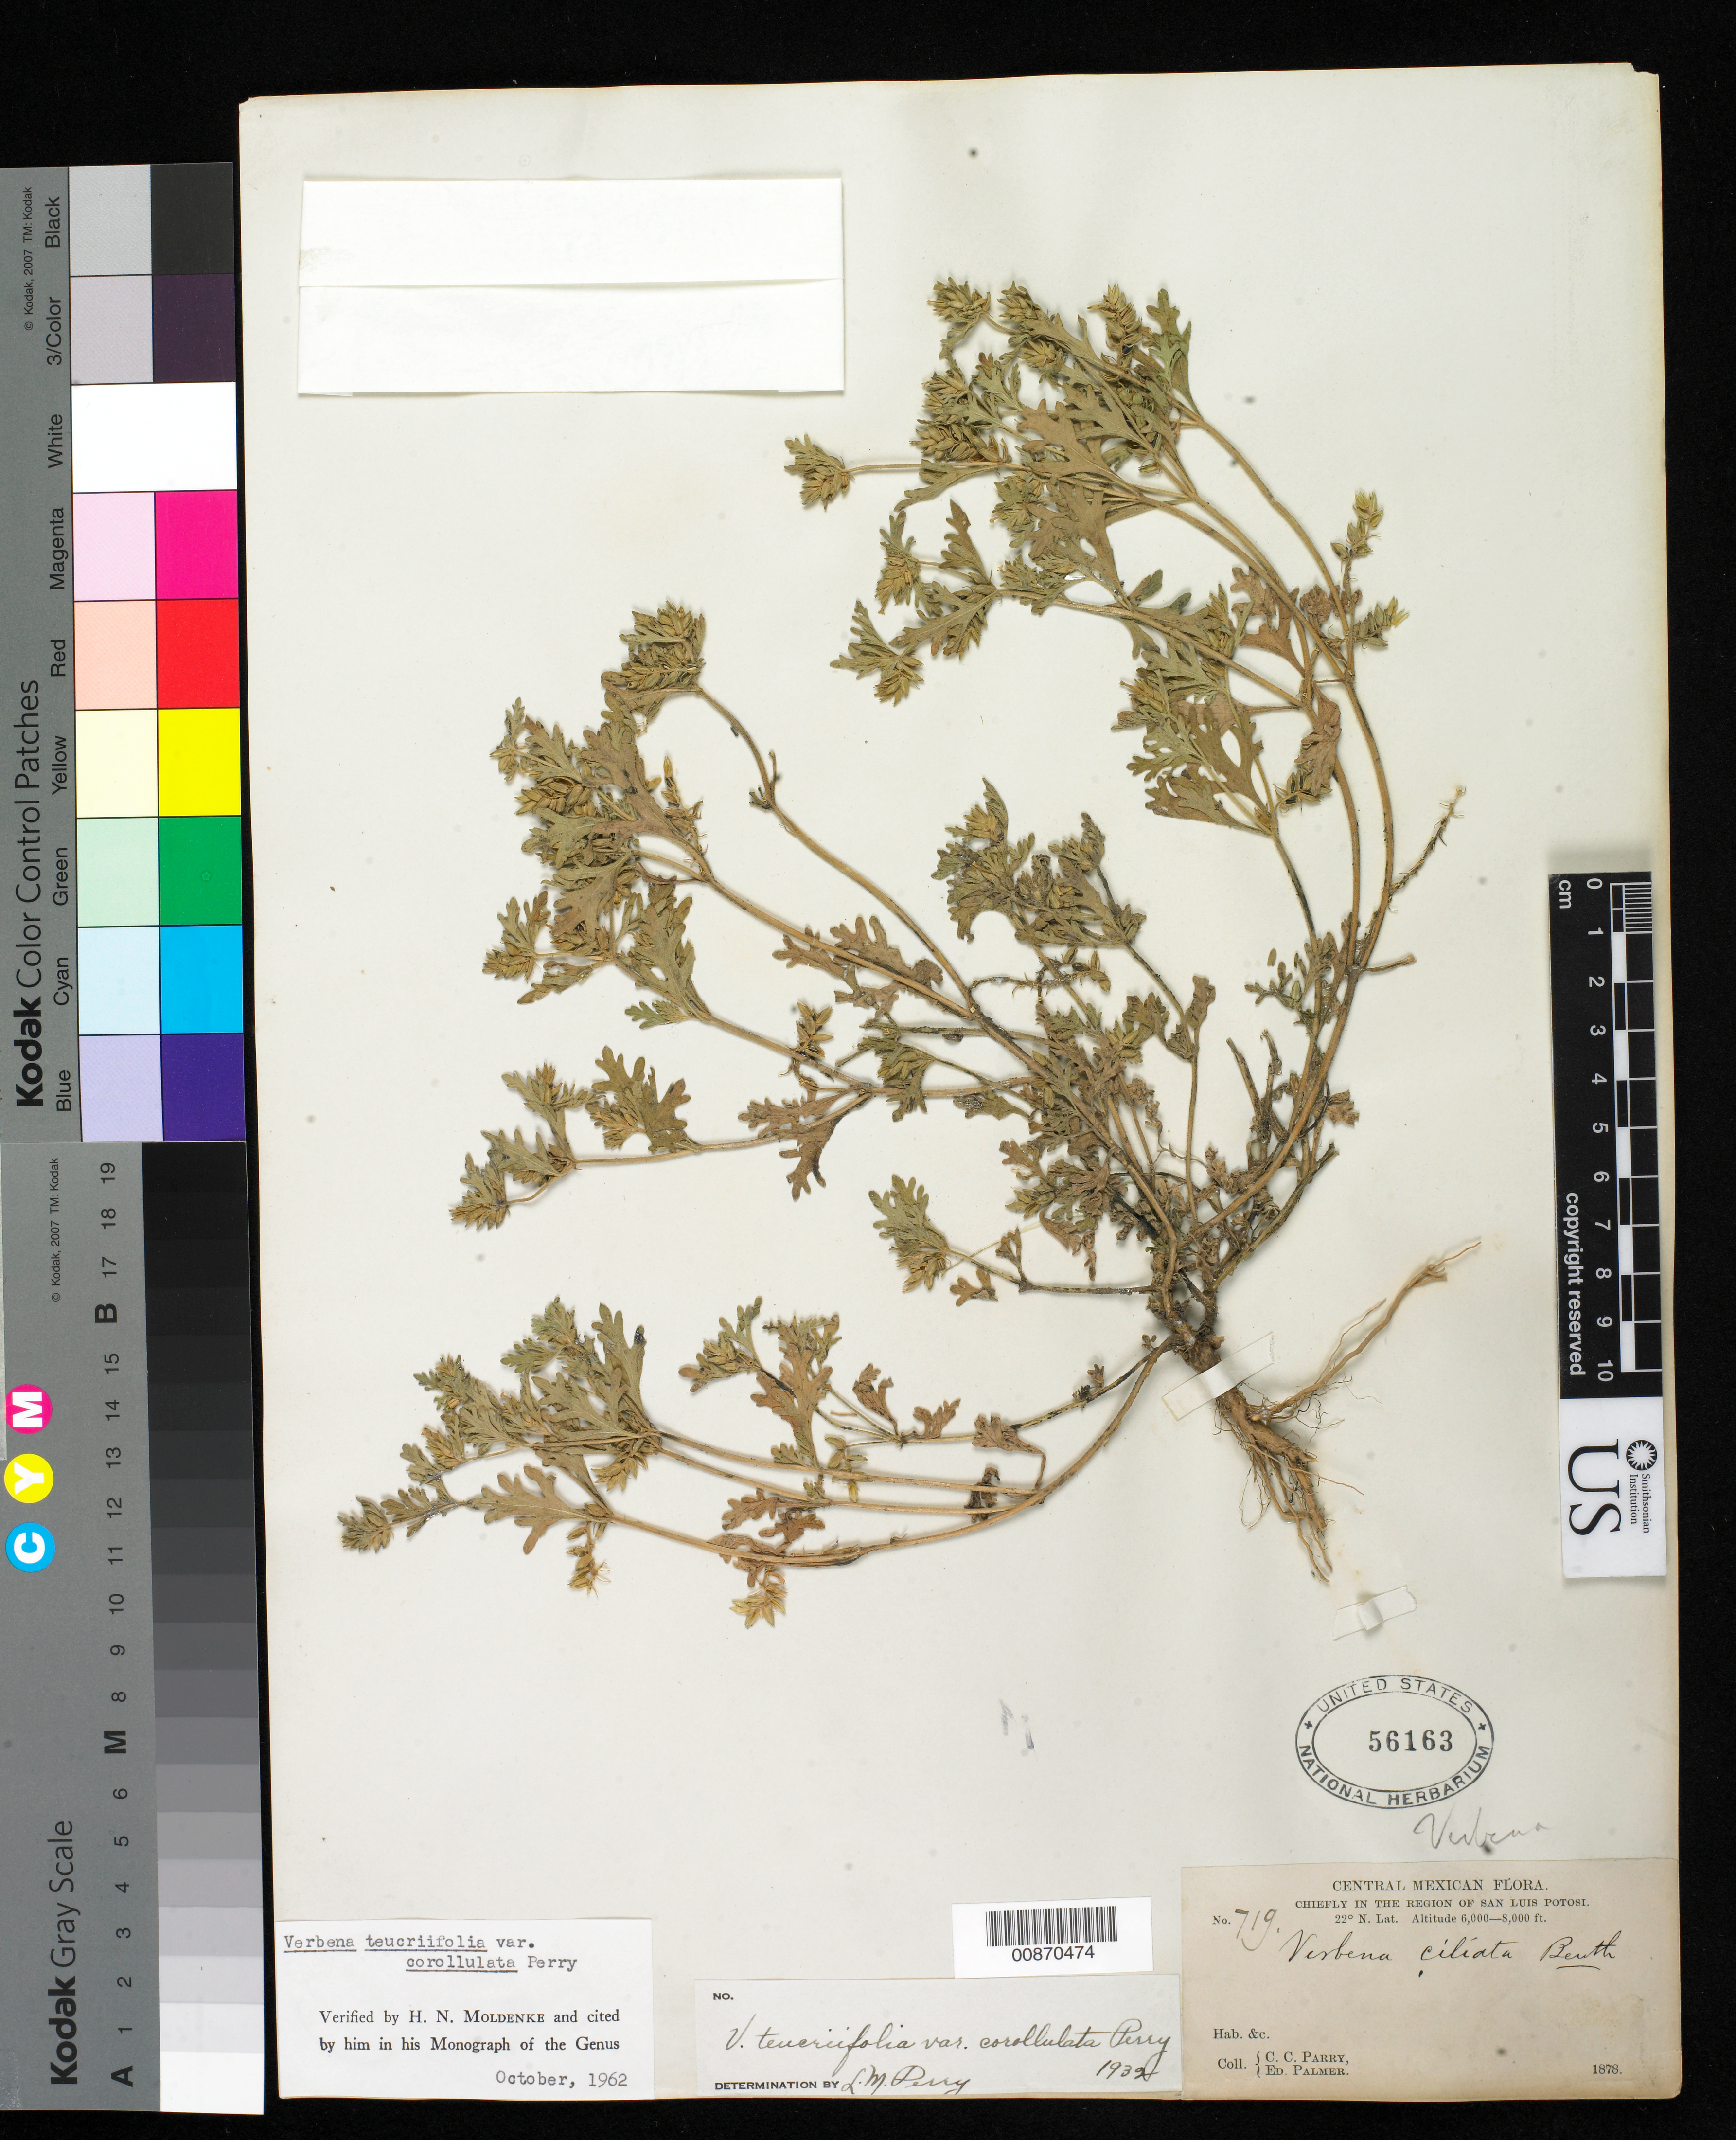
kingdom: Plantae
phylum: Tracheophyta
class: Magnoliopsida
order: Lamiales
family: Verbenaceae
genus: Verbena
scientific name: Verbena teucriifolia var. corollulata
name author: L.M. Perry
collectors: C. C. Parry & E. Palmer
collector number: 719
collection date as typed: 1878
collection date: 1878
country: Mexico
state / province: San Luis Potosí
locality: Chiefly in the region of San Luis Potosí.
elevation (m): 1829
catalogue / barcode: US 56163